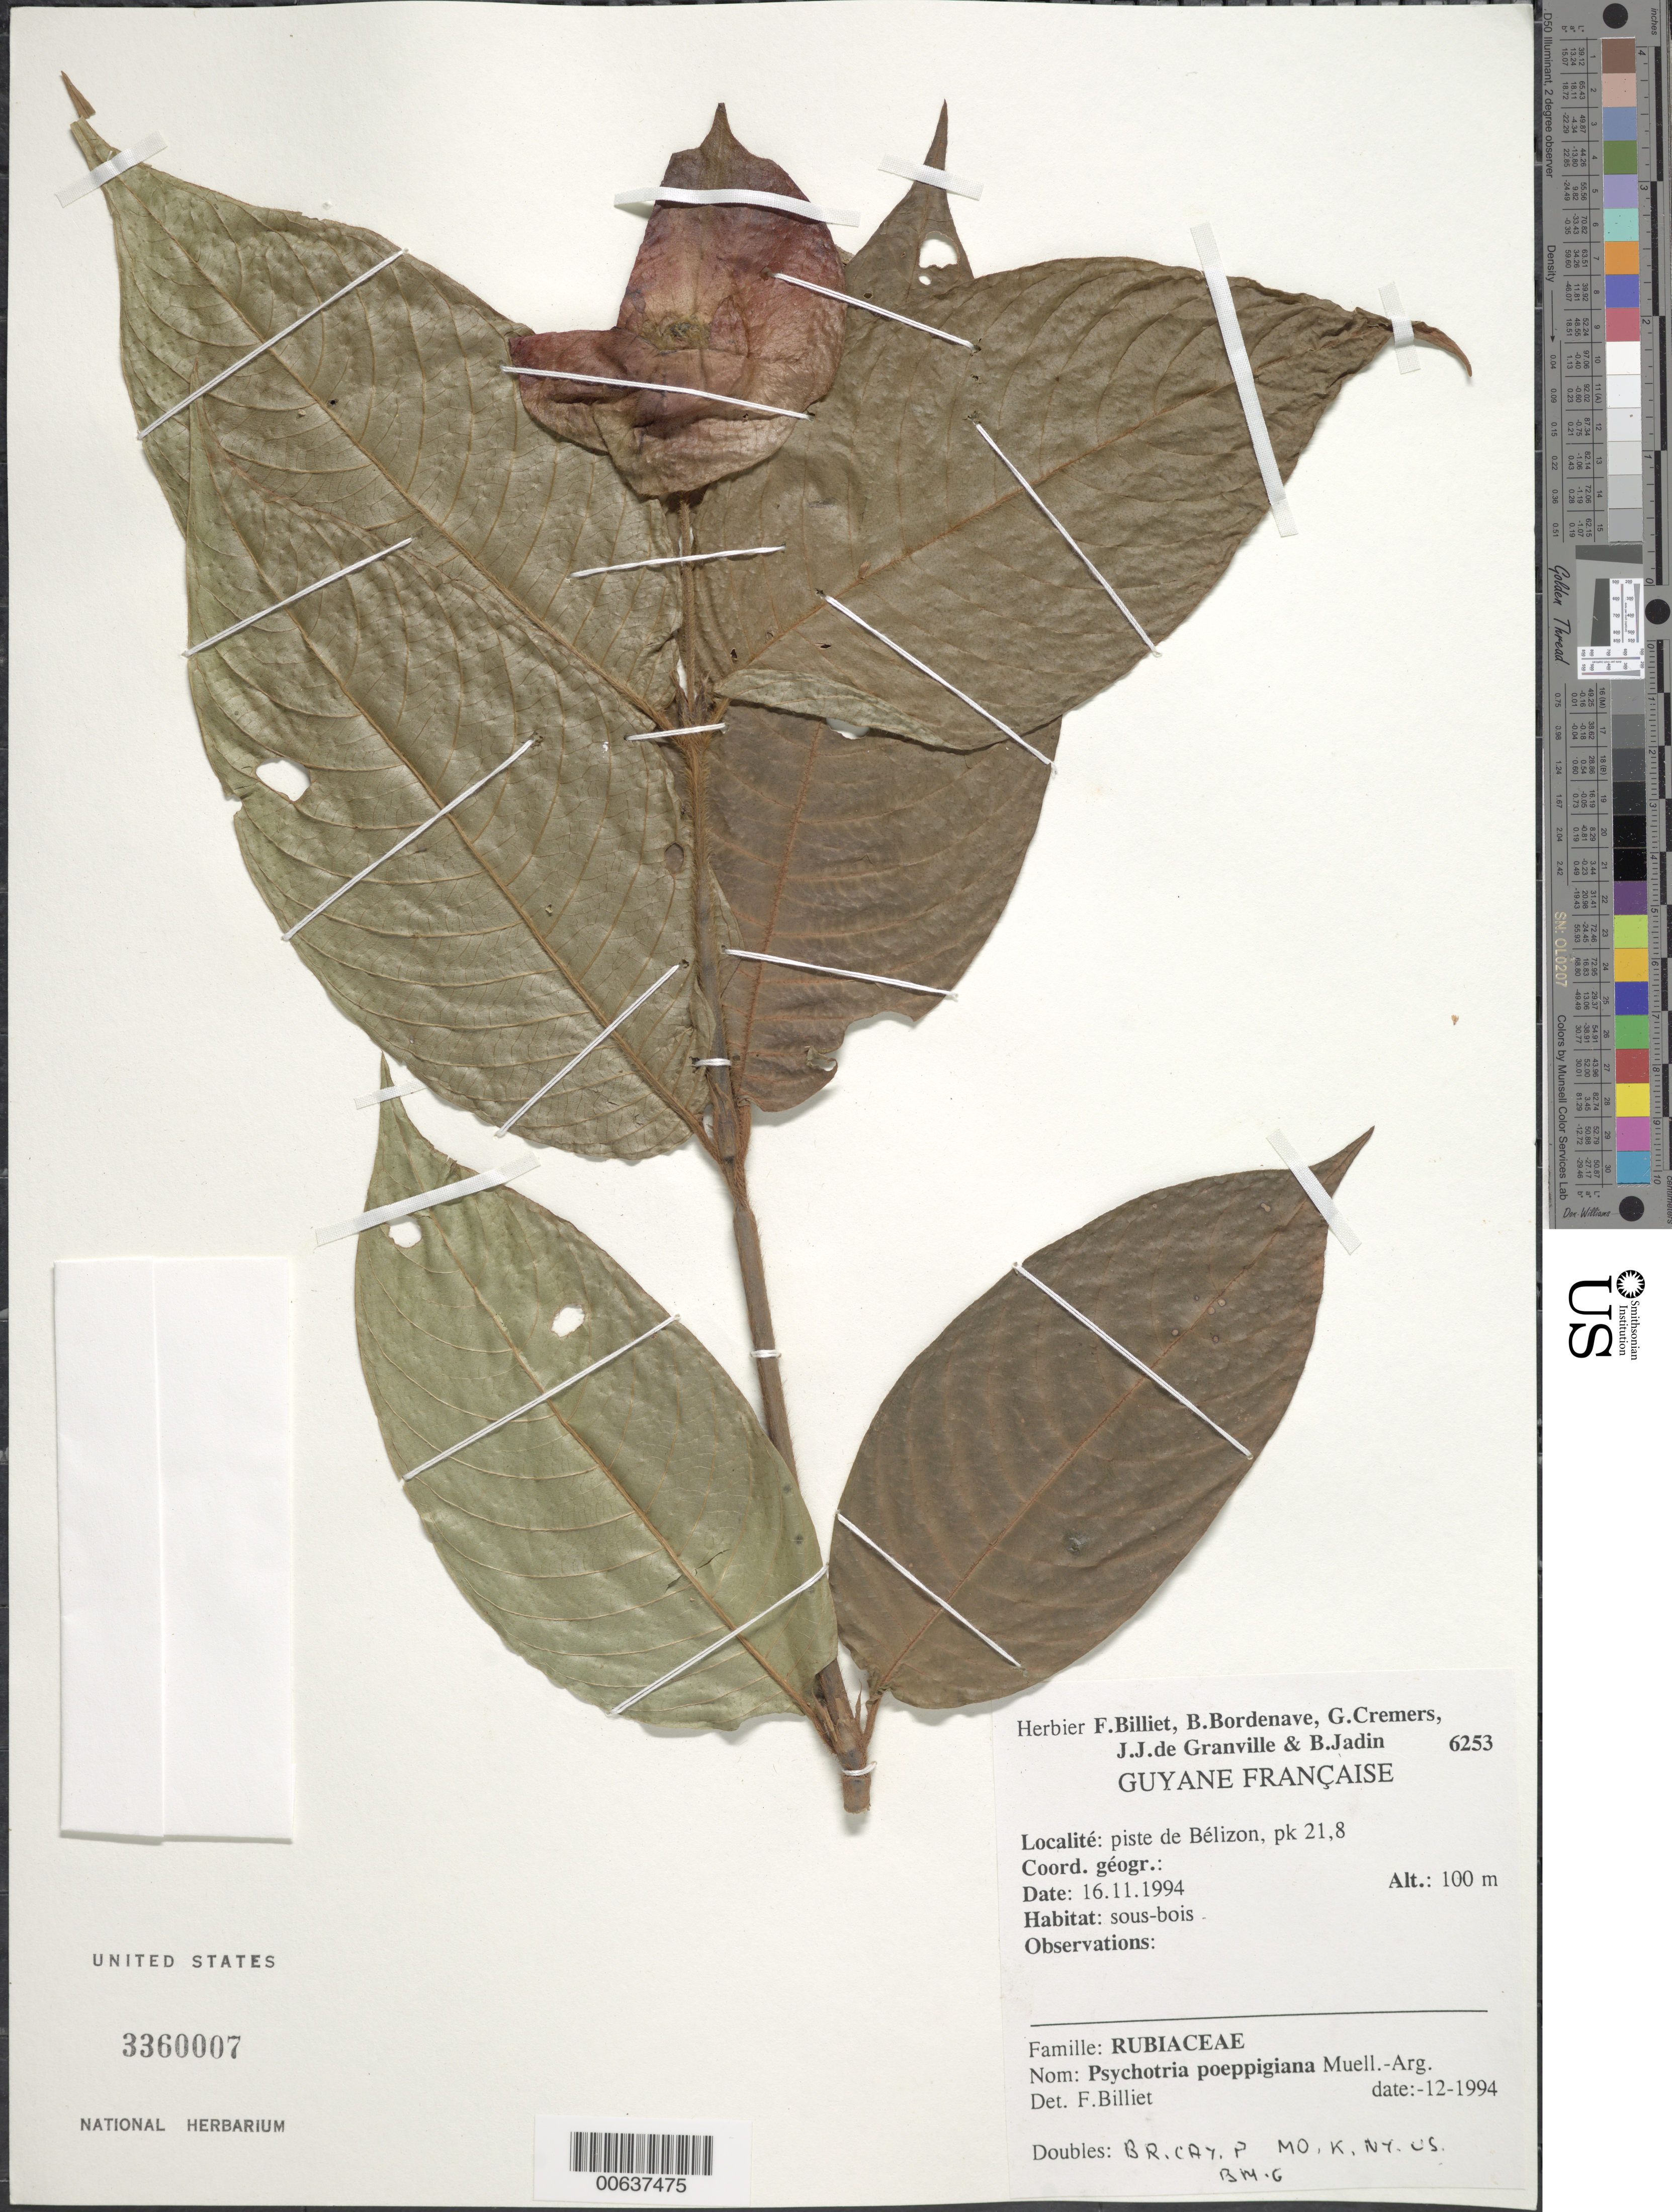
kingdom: Plantae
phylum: Tracheophyta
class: Magnoliopsida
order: Gentianales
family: Rubiaceae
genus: Palicourea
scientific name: Palicourea tomentosa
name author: (Aubl.) Borhidi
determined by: Kirkbride, J. H., Jr.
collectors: F. Billiet, G. Cremers, B. Bordenave, J.-J. de Granville & B. Jadin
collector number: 6253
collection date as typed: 16-Nov-94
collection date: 1994-11-16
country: French Guiana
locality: Piste de Bélizon, pk 21.8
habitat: Sous-bois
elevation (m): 100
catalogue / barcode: US 3360007